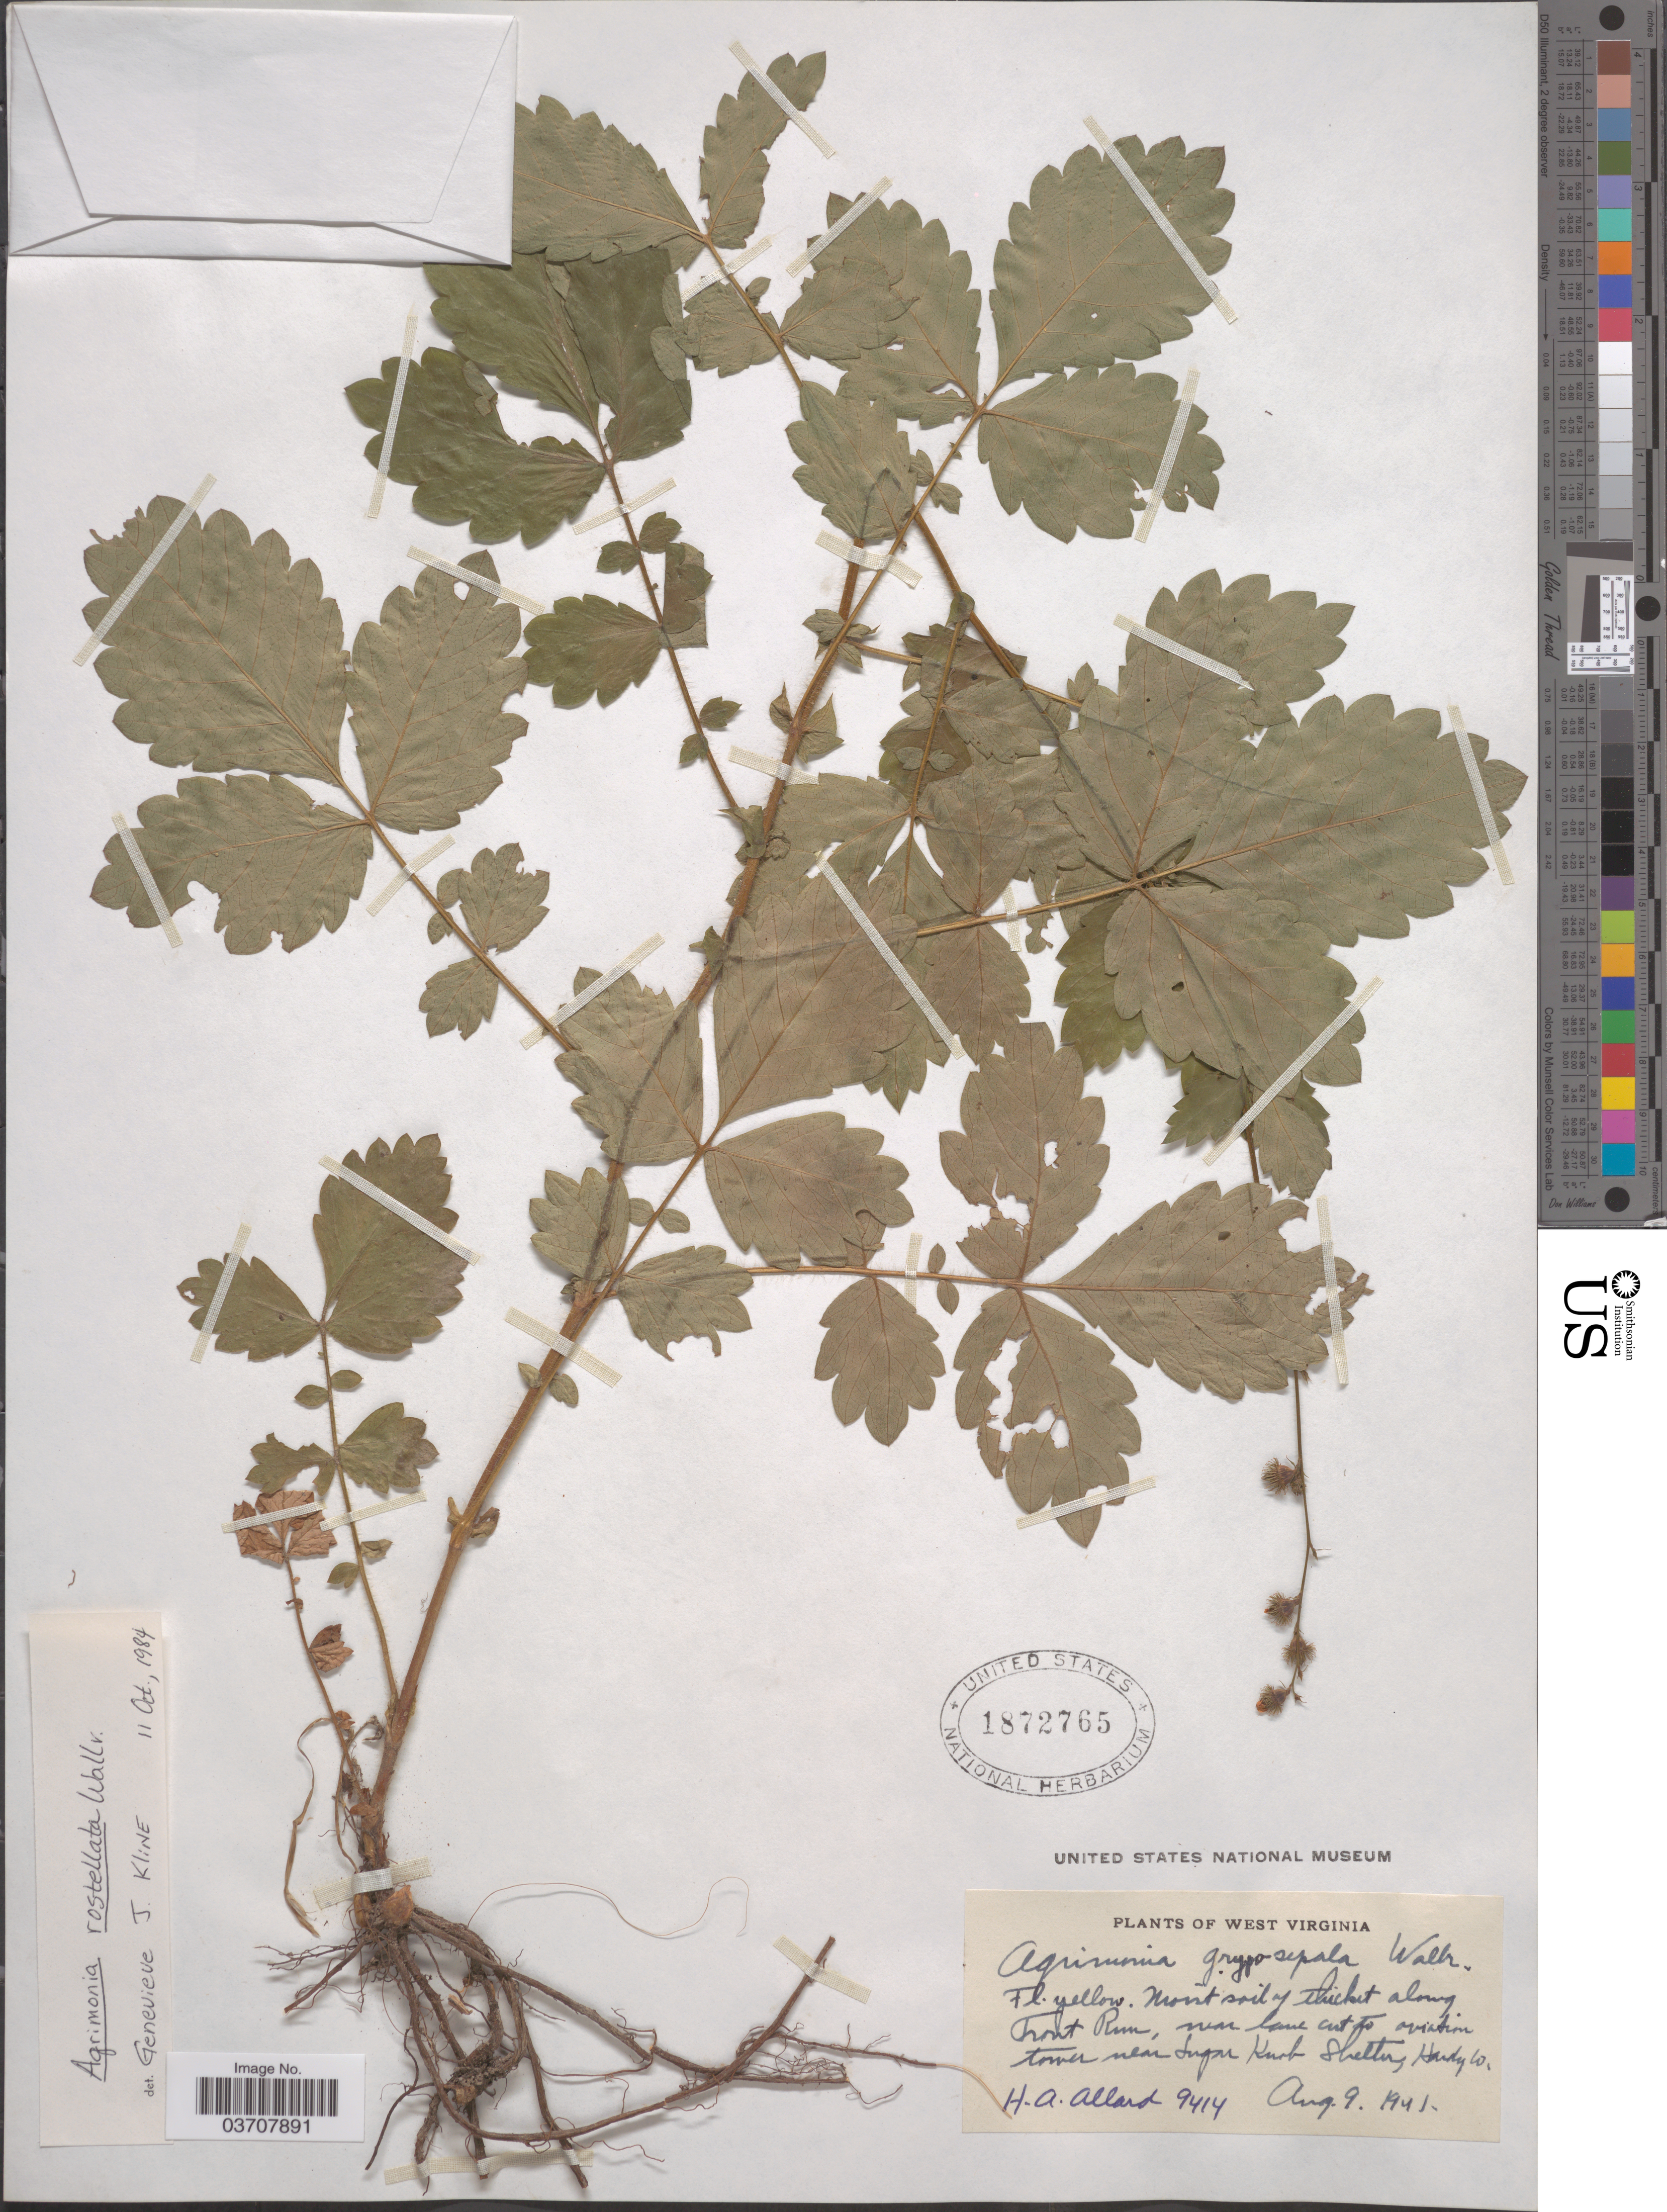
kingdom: Plantae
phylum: Tracheophyta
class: Magnoliopsida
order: Rosales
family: Rosaceae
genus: Agrimonia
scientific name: Agrimonia rostellata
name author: Wallr.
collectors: H. A. Allard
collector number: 9414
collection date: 1941-08-09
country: United States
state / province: West Virginia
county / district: Hardy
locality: Along Front Run, near lane cut to aviation tower near Sugar Knob Shelter, Hardy Co.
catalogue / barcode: US 1872765